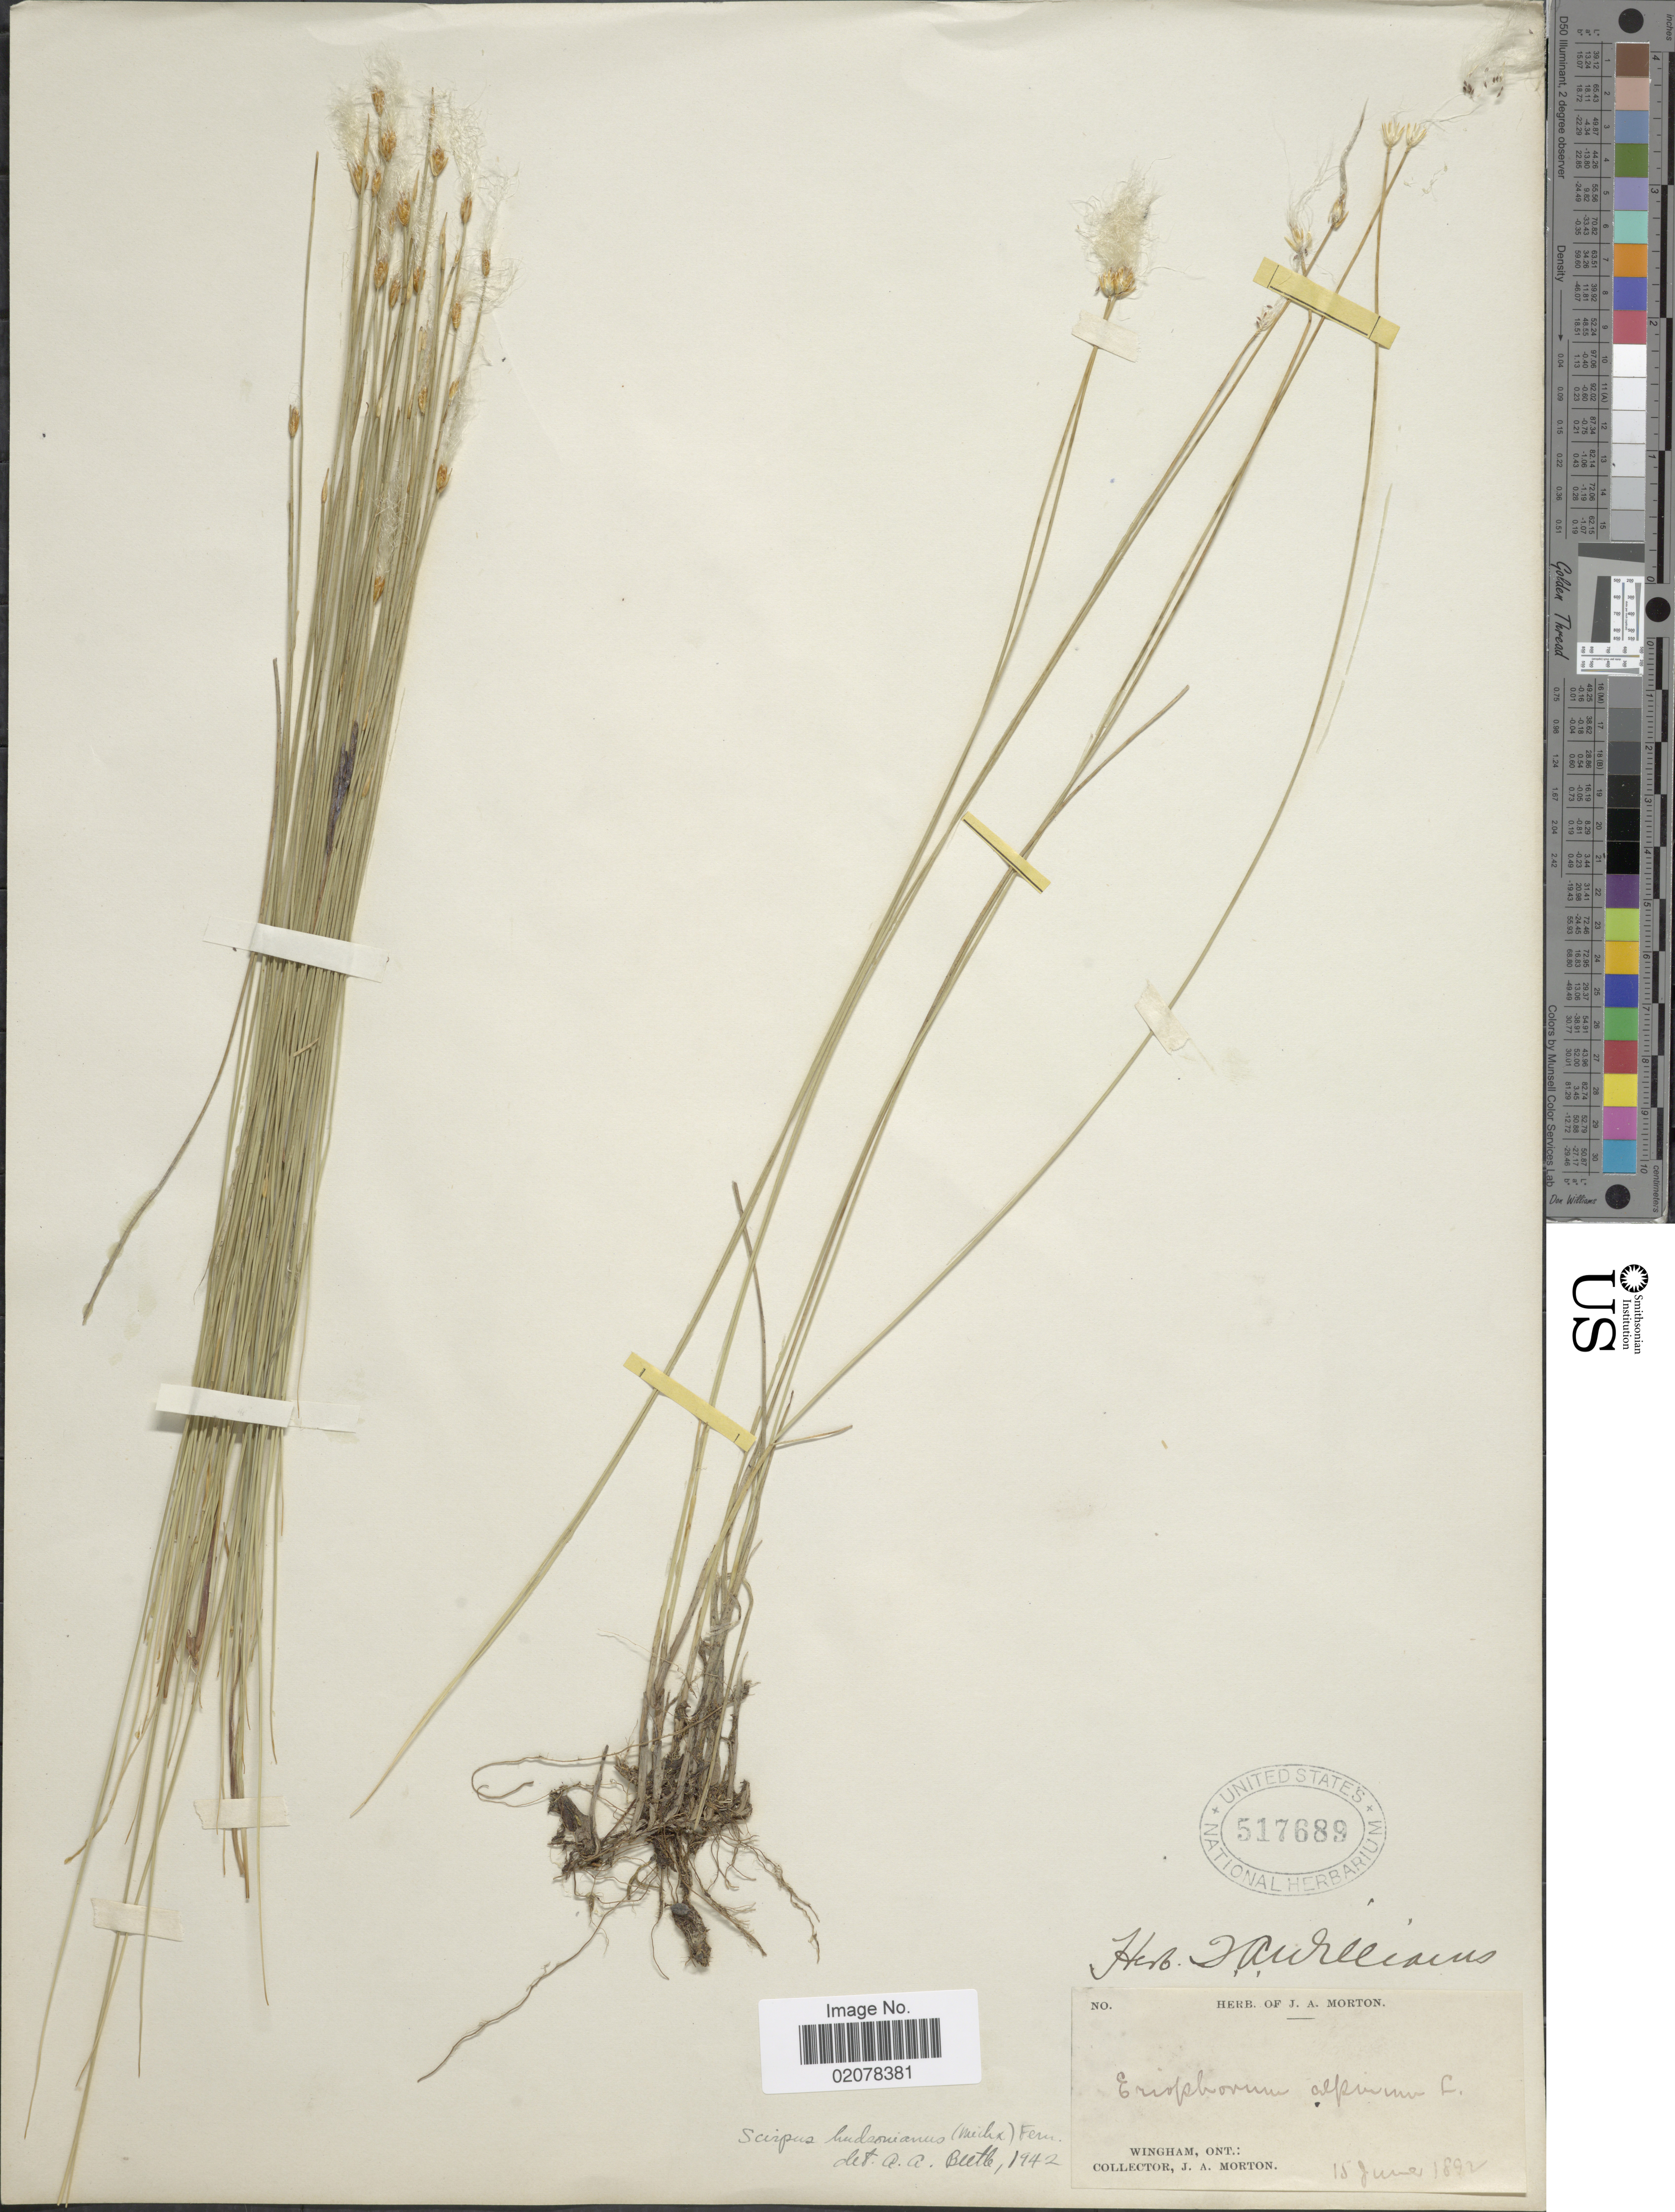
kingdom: Plantae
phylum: Tracheophyta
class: Liliopsida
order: Poales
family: Cyperaceae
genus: Trichophorum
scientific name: Trichophorum alpinum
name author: (L.) Pers.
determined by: Strong, M. T., (US), Smithsonian Institution - National Museum of Natural History (UNITED STATES)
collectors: J. A. Morton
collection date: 1892-06-18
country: Canada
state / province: Ontario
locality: Wingham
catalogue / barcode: US 517689